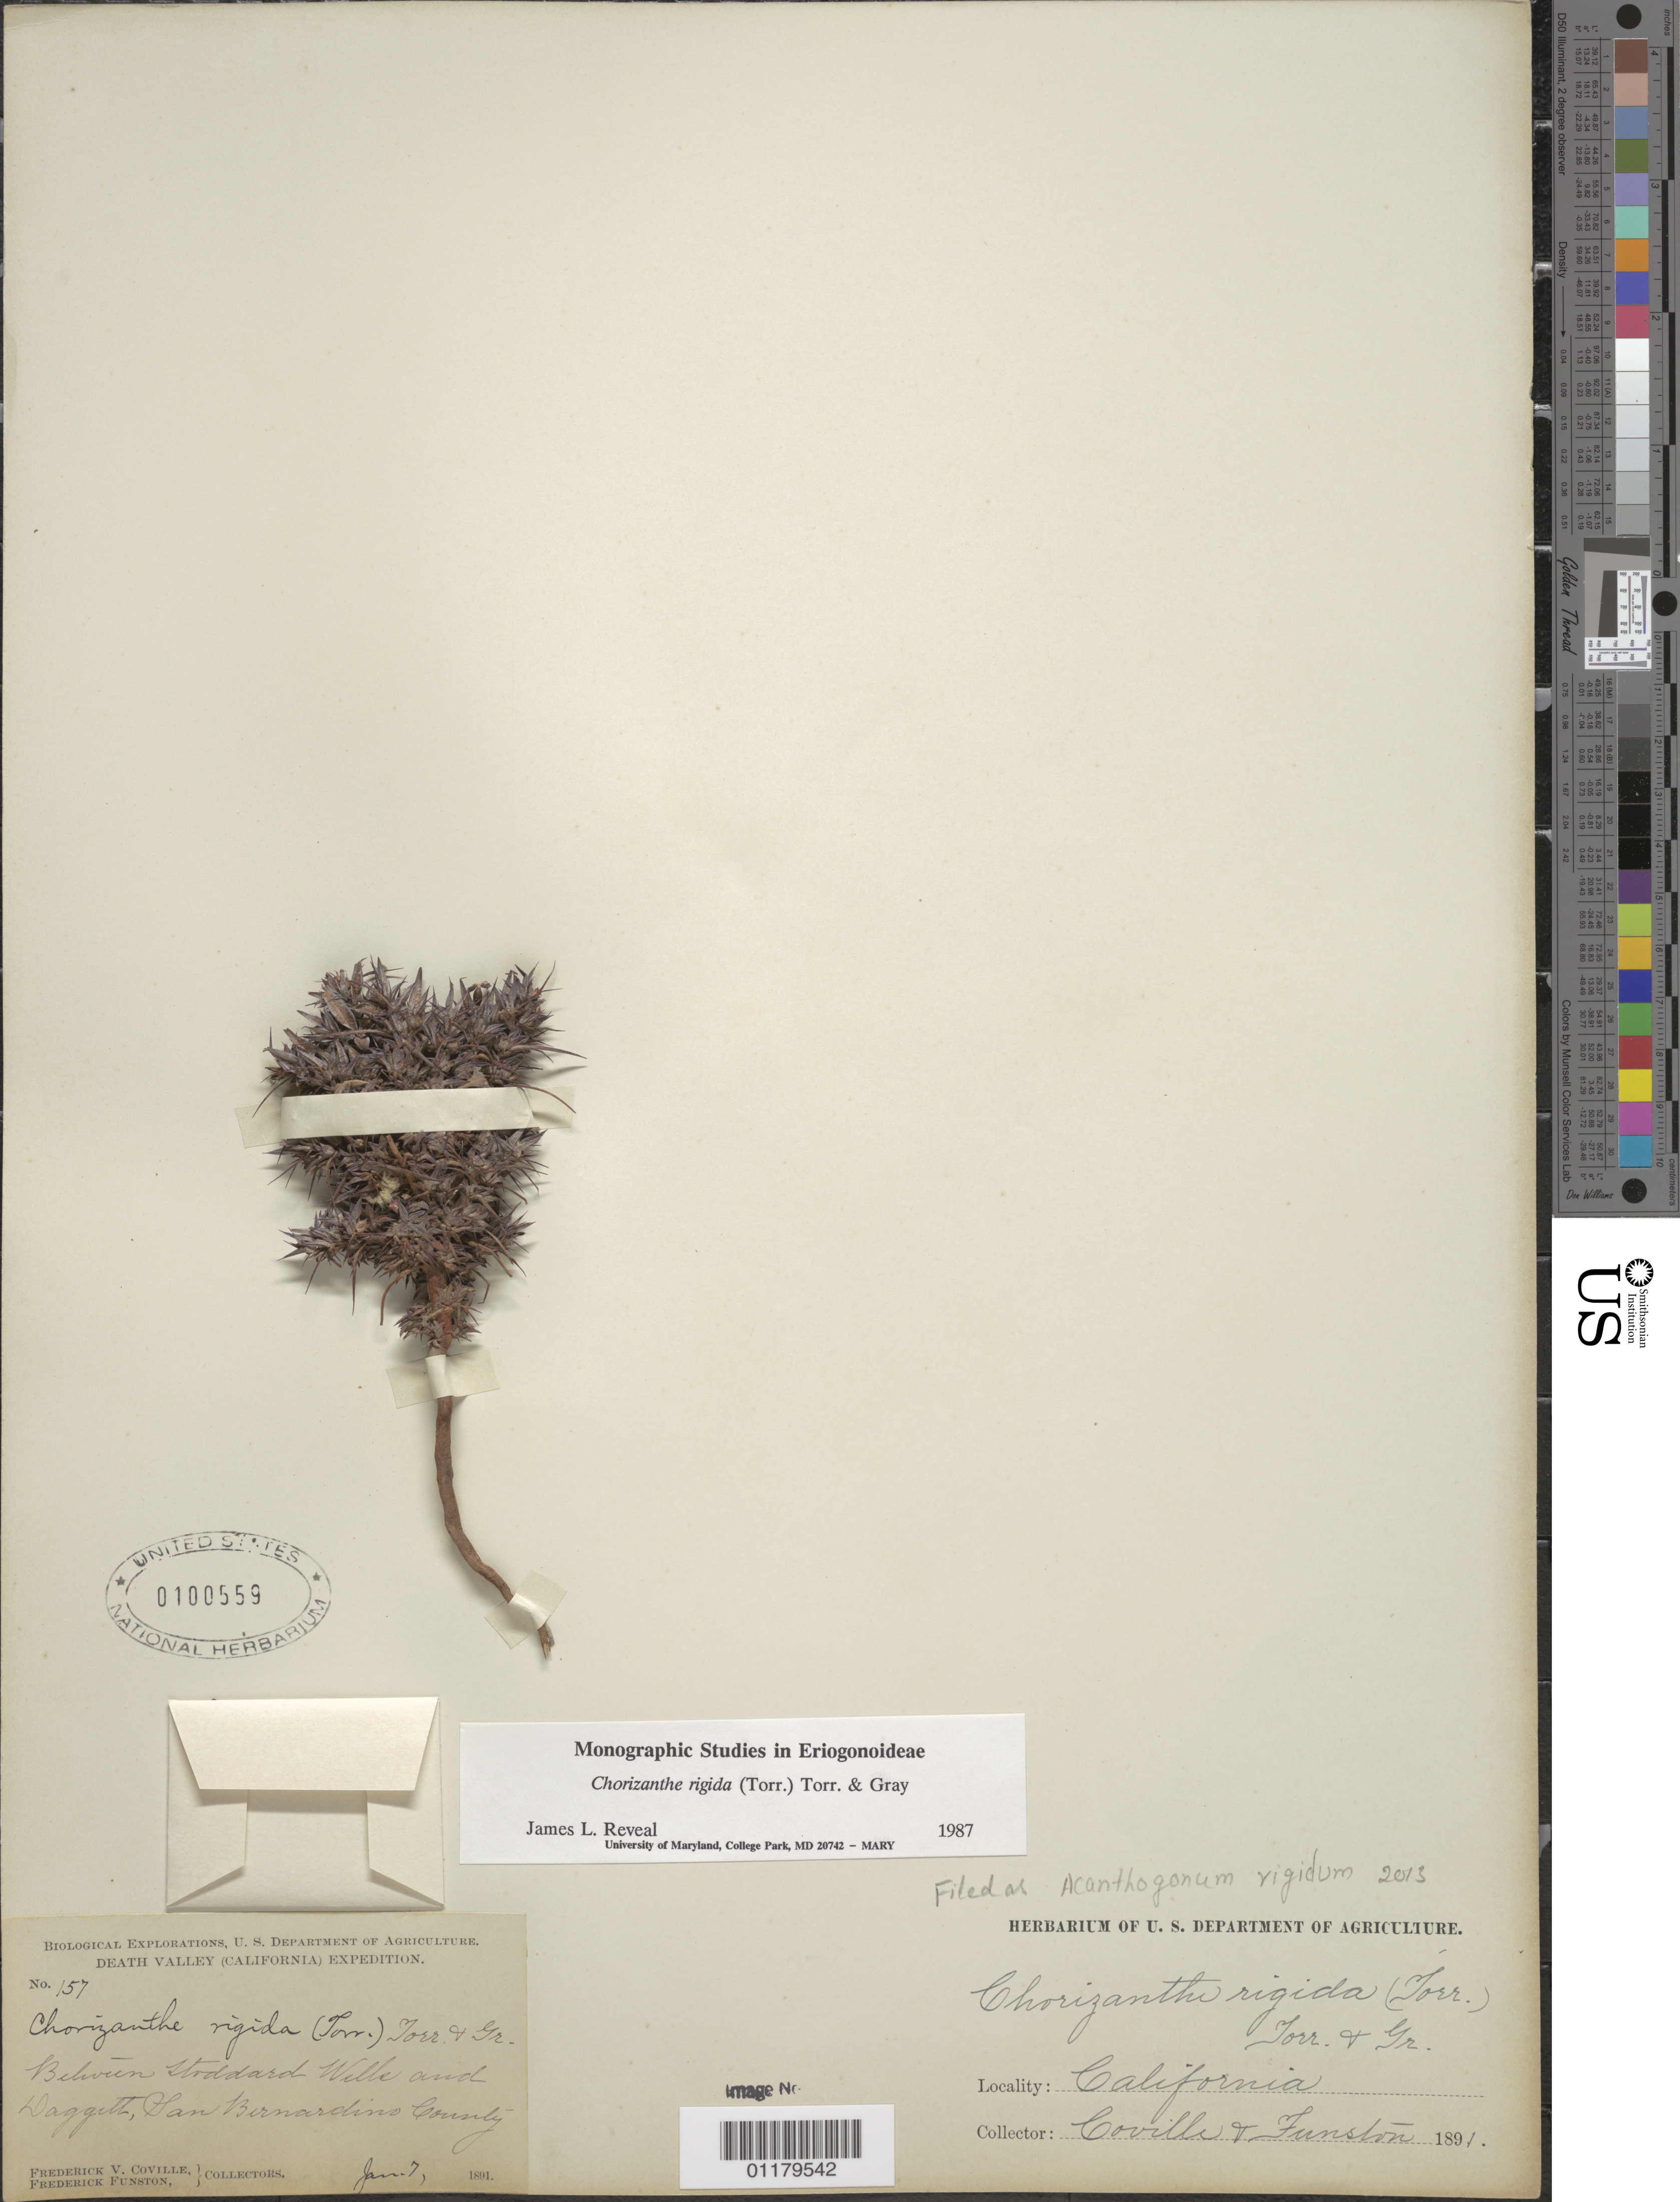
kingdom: Plantae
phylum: Tracheophyta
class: Magnoliopsida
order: Caryophyllales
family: Polygonaceae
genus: Chorizanthe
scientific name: Chorizanthe rigida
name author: (Torr.) Torr. & A. Gray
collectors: F. V. Coville & F. Funston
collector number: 157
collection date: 1891-06-07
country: United States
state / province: California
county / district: San Bernardino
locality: Between Stoddard Wells and Daggett.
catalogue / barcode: US 100559